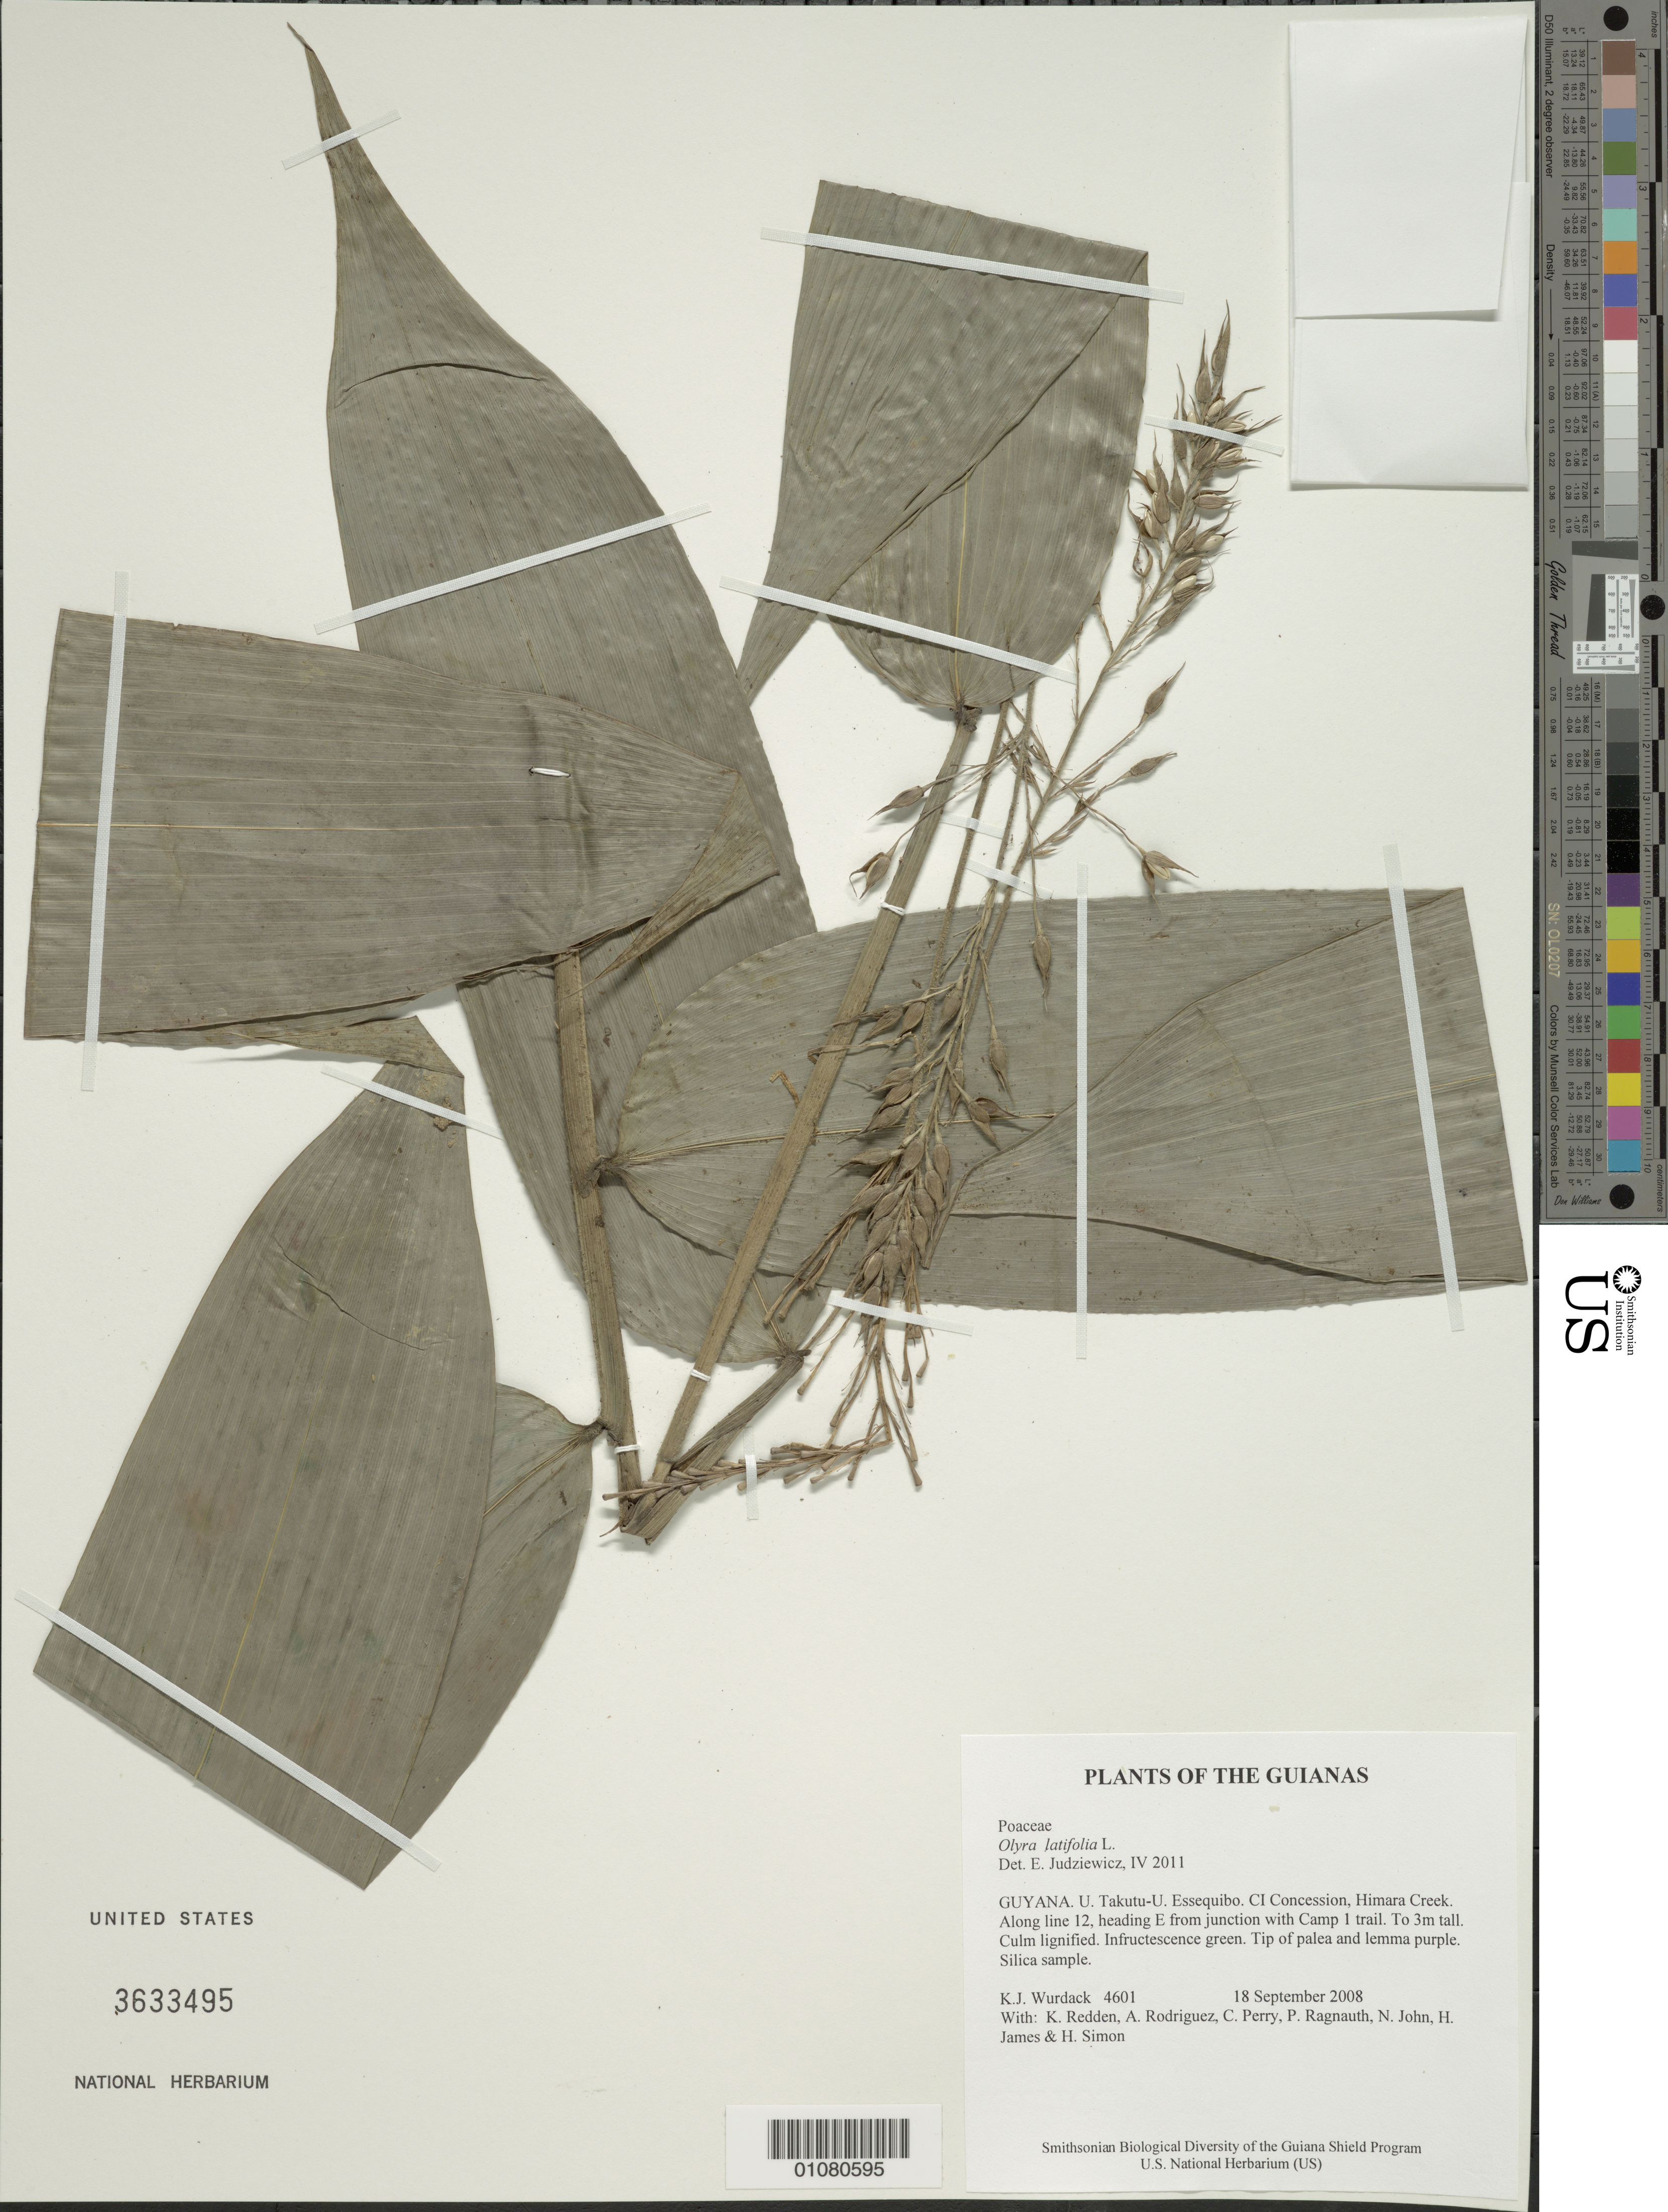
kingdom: Plantae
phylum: Tracheophyta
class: Liliopsida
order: Poales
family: Poaceae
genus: Olyra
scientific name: Olyra latifolia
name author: L.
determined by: Judziewicz, E. J.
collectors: K. Wurdack, K. M. Redden, A. Rodriguez, C. Perry, P. Ragnauth, N. John, H. James & H. Simon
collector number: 4601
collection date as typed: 18 September 2008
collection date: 2008-09-18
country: Guyana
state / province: U. Takutu-U. Essequibo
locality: CI Concession, Himara Creek. Along line 12, heading E from junction with Camp 1 trail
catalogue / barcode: US 3633495